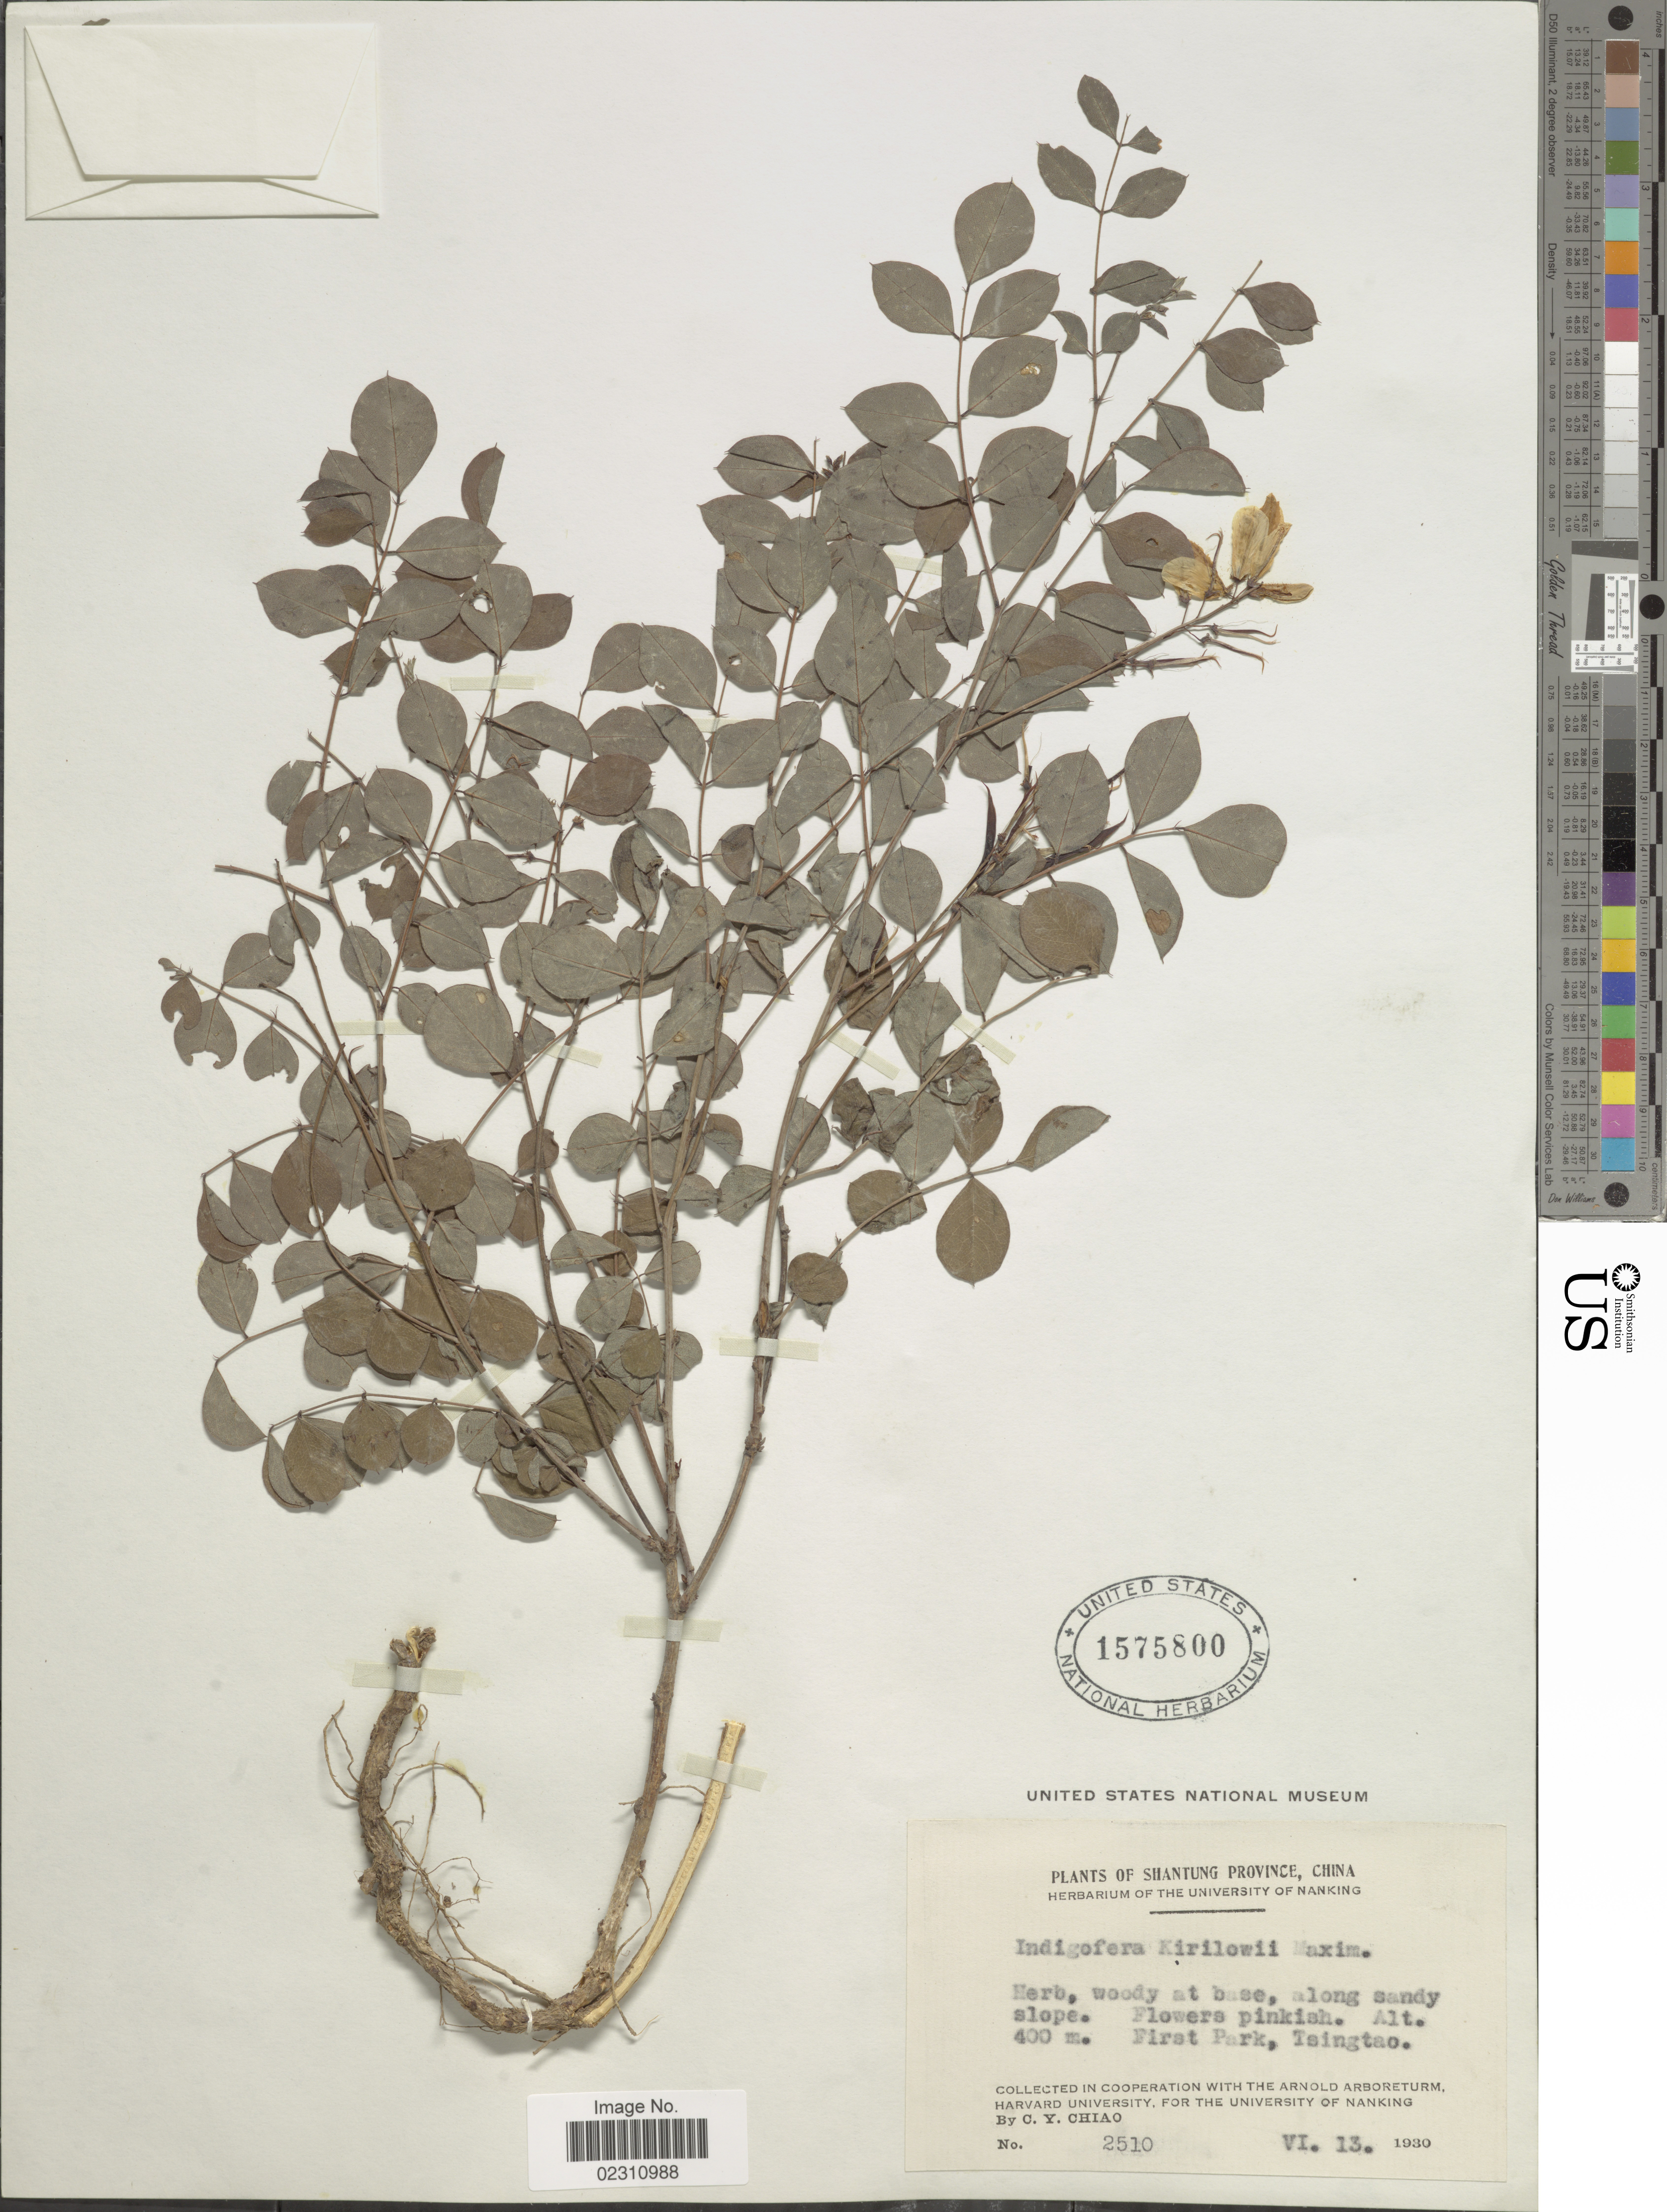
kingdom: Plantae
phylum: Tracheophyta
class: Magnoliopsida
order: Fabales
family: Fabaceae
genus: Indigofera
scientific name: Indigofera kirilowii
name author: Palib.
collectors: C. Y. Chiao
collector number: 2510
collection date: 1930-06-13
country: China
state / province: Shandong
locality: Shantung Province, First Park, Tsingtao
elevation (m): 400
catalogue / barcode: US 1575800